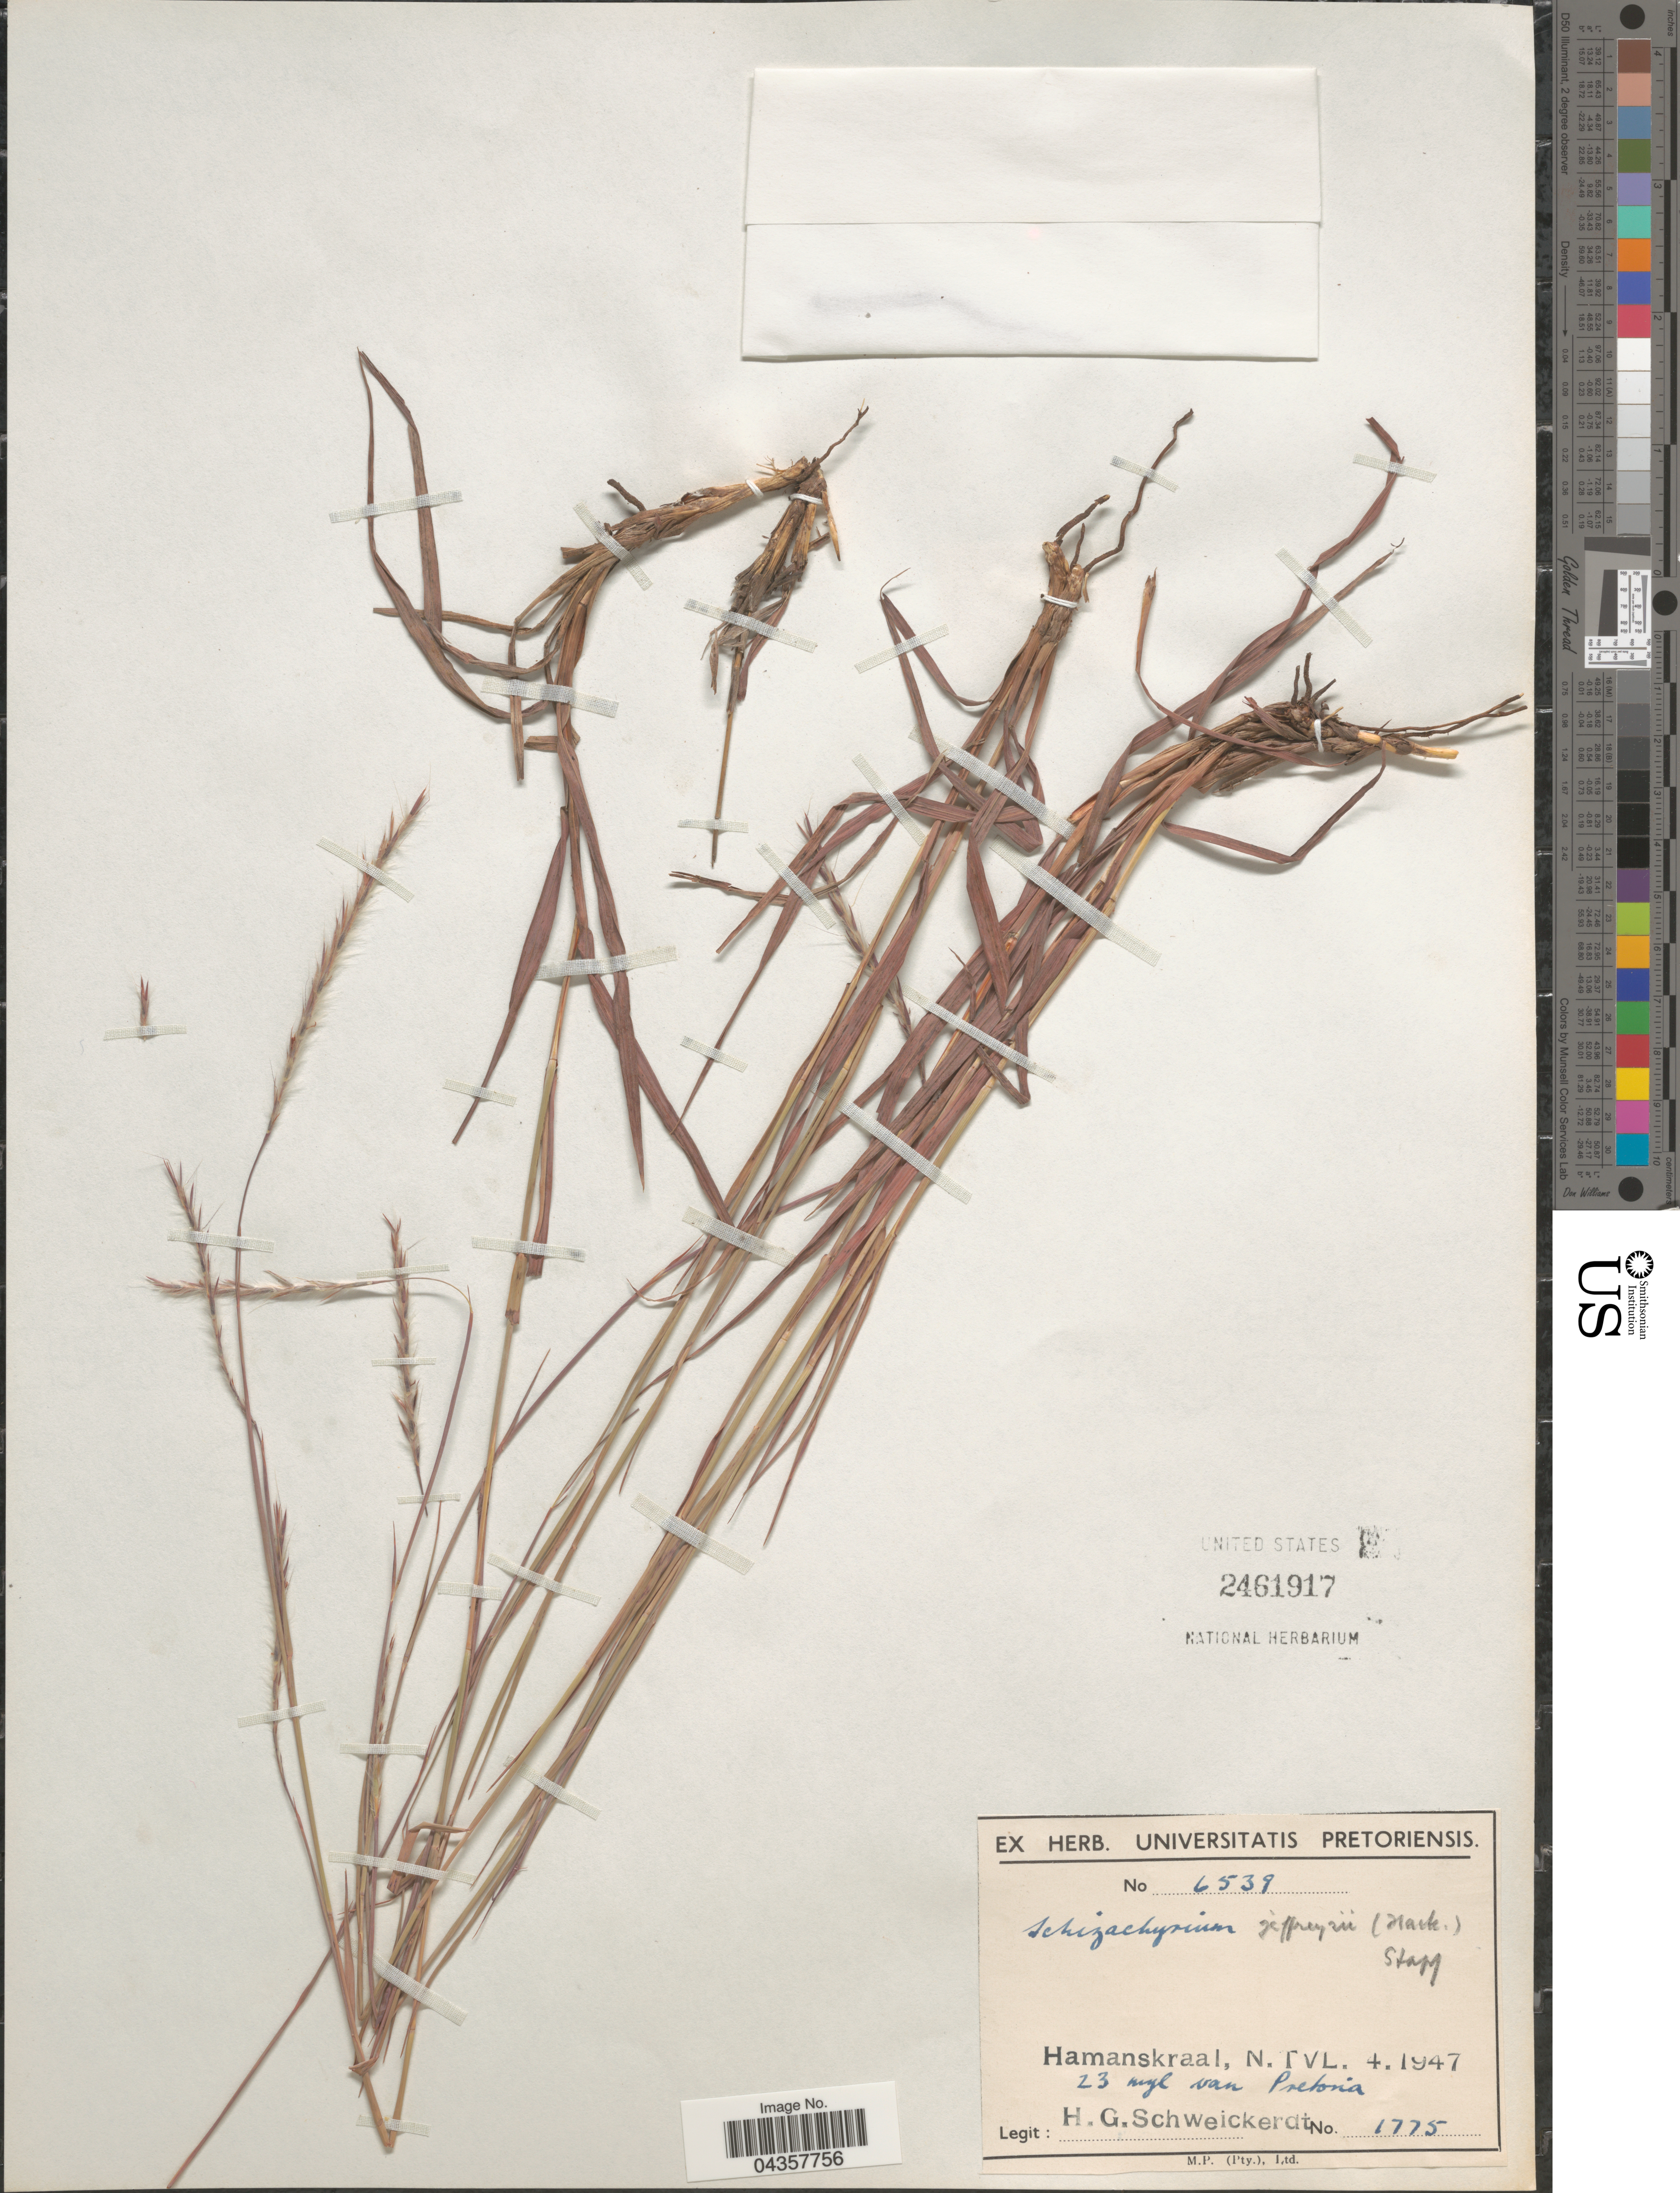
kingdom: Plantae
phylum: Tracheophyta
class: Liliopsida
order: Poales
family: Poaceae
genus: Schizachyrium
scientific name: Schizachyrium jeffreysii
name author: (Hack.) Stapf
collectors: H. Schweickerdt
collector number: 1775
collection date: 1947-04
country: South Africa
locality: Hamanskraal, N. Tvl. 23 myl van Pretoria.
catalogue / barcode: US 2461917